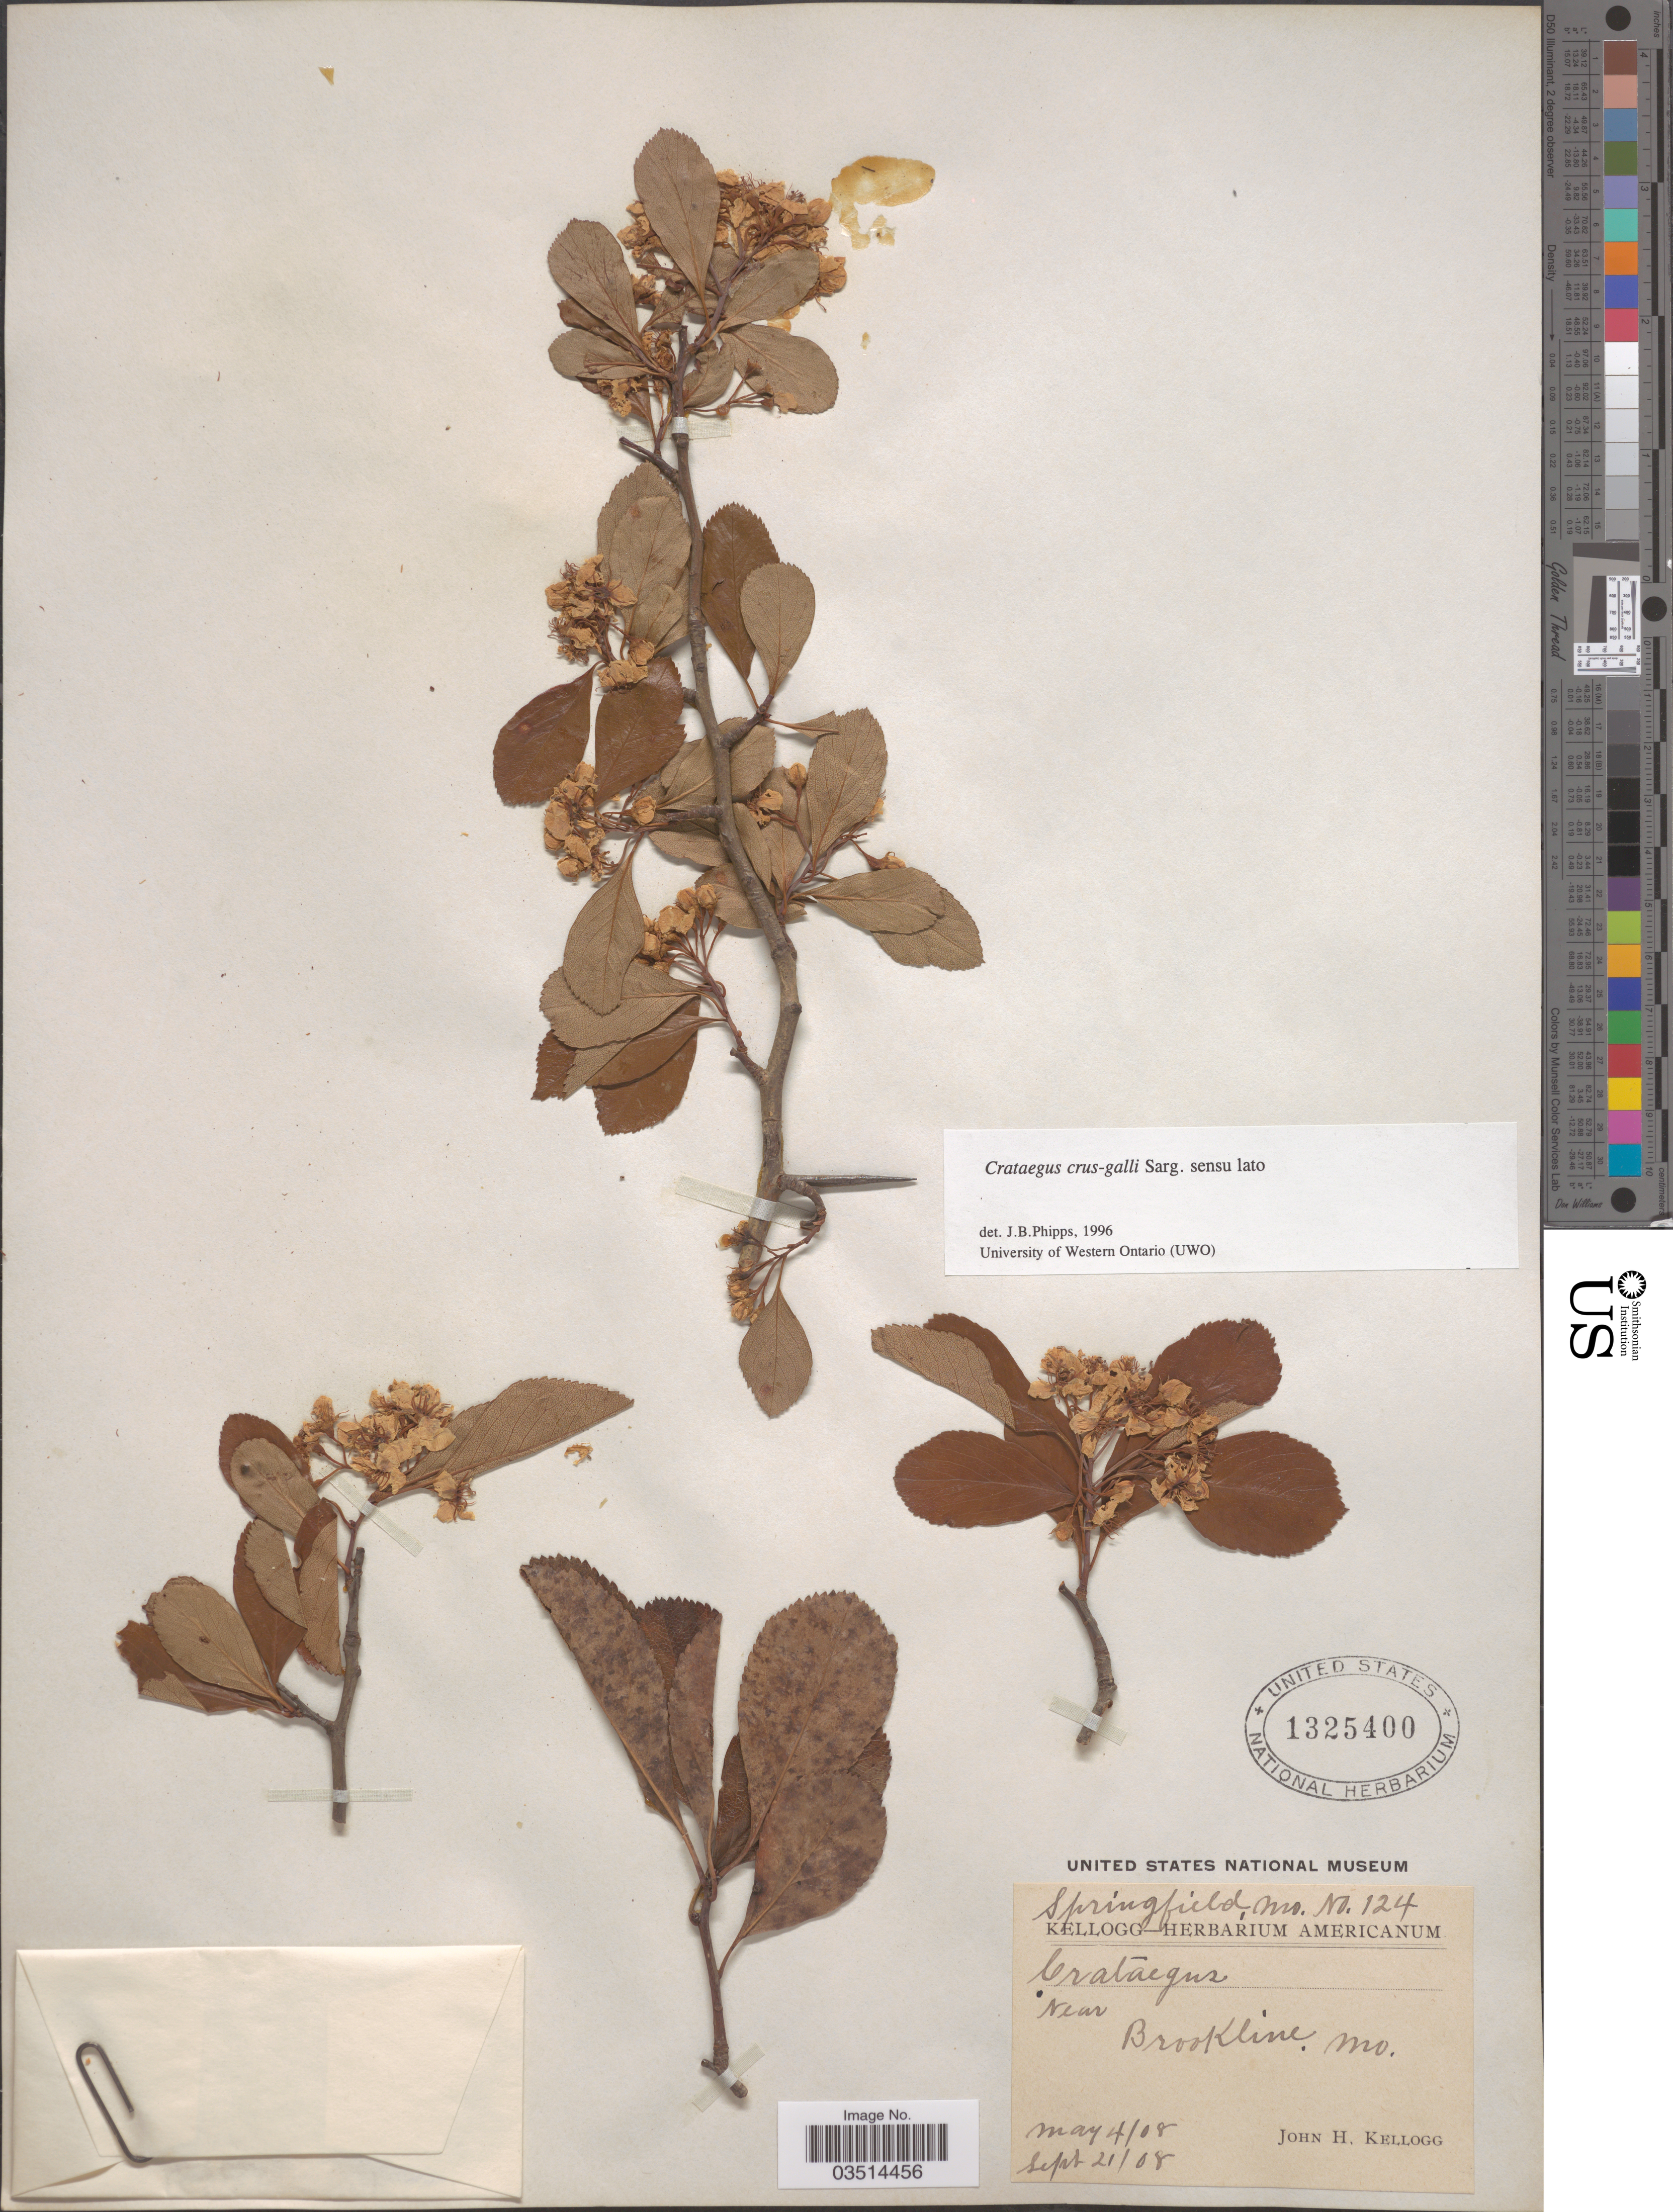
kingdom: Plantae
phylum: Tracheophyta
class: Magnoliopsida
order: Rosales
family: Rosaceae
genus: Crataegus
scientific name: Crataegus crus-galli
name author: L.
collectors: J. H. Kellogg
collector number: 124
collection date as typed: Transcribed d/m/y: 4/5/8 to 21/9/8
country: United States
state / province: Missouri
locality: Brookline.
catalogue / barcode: US 1325400